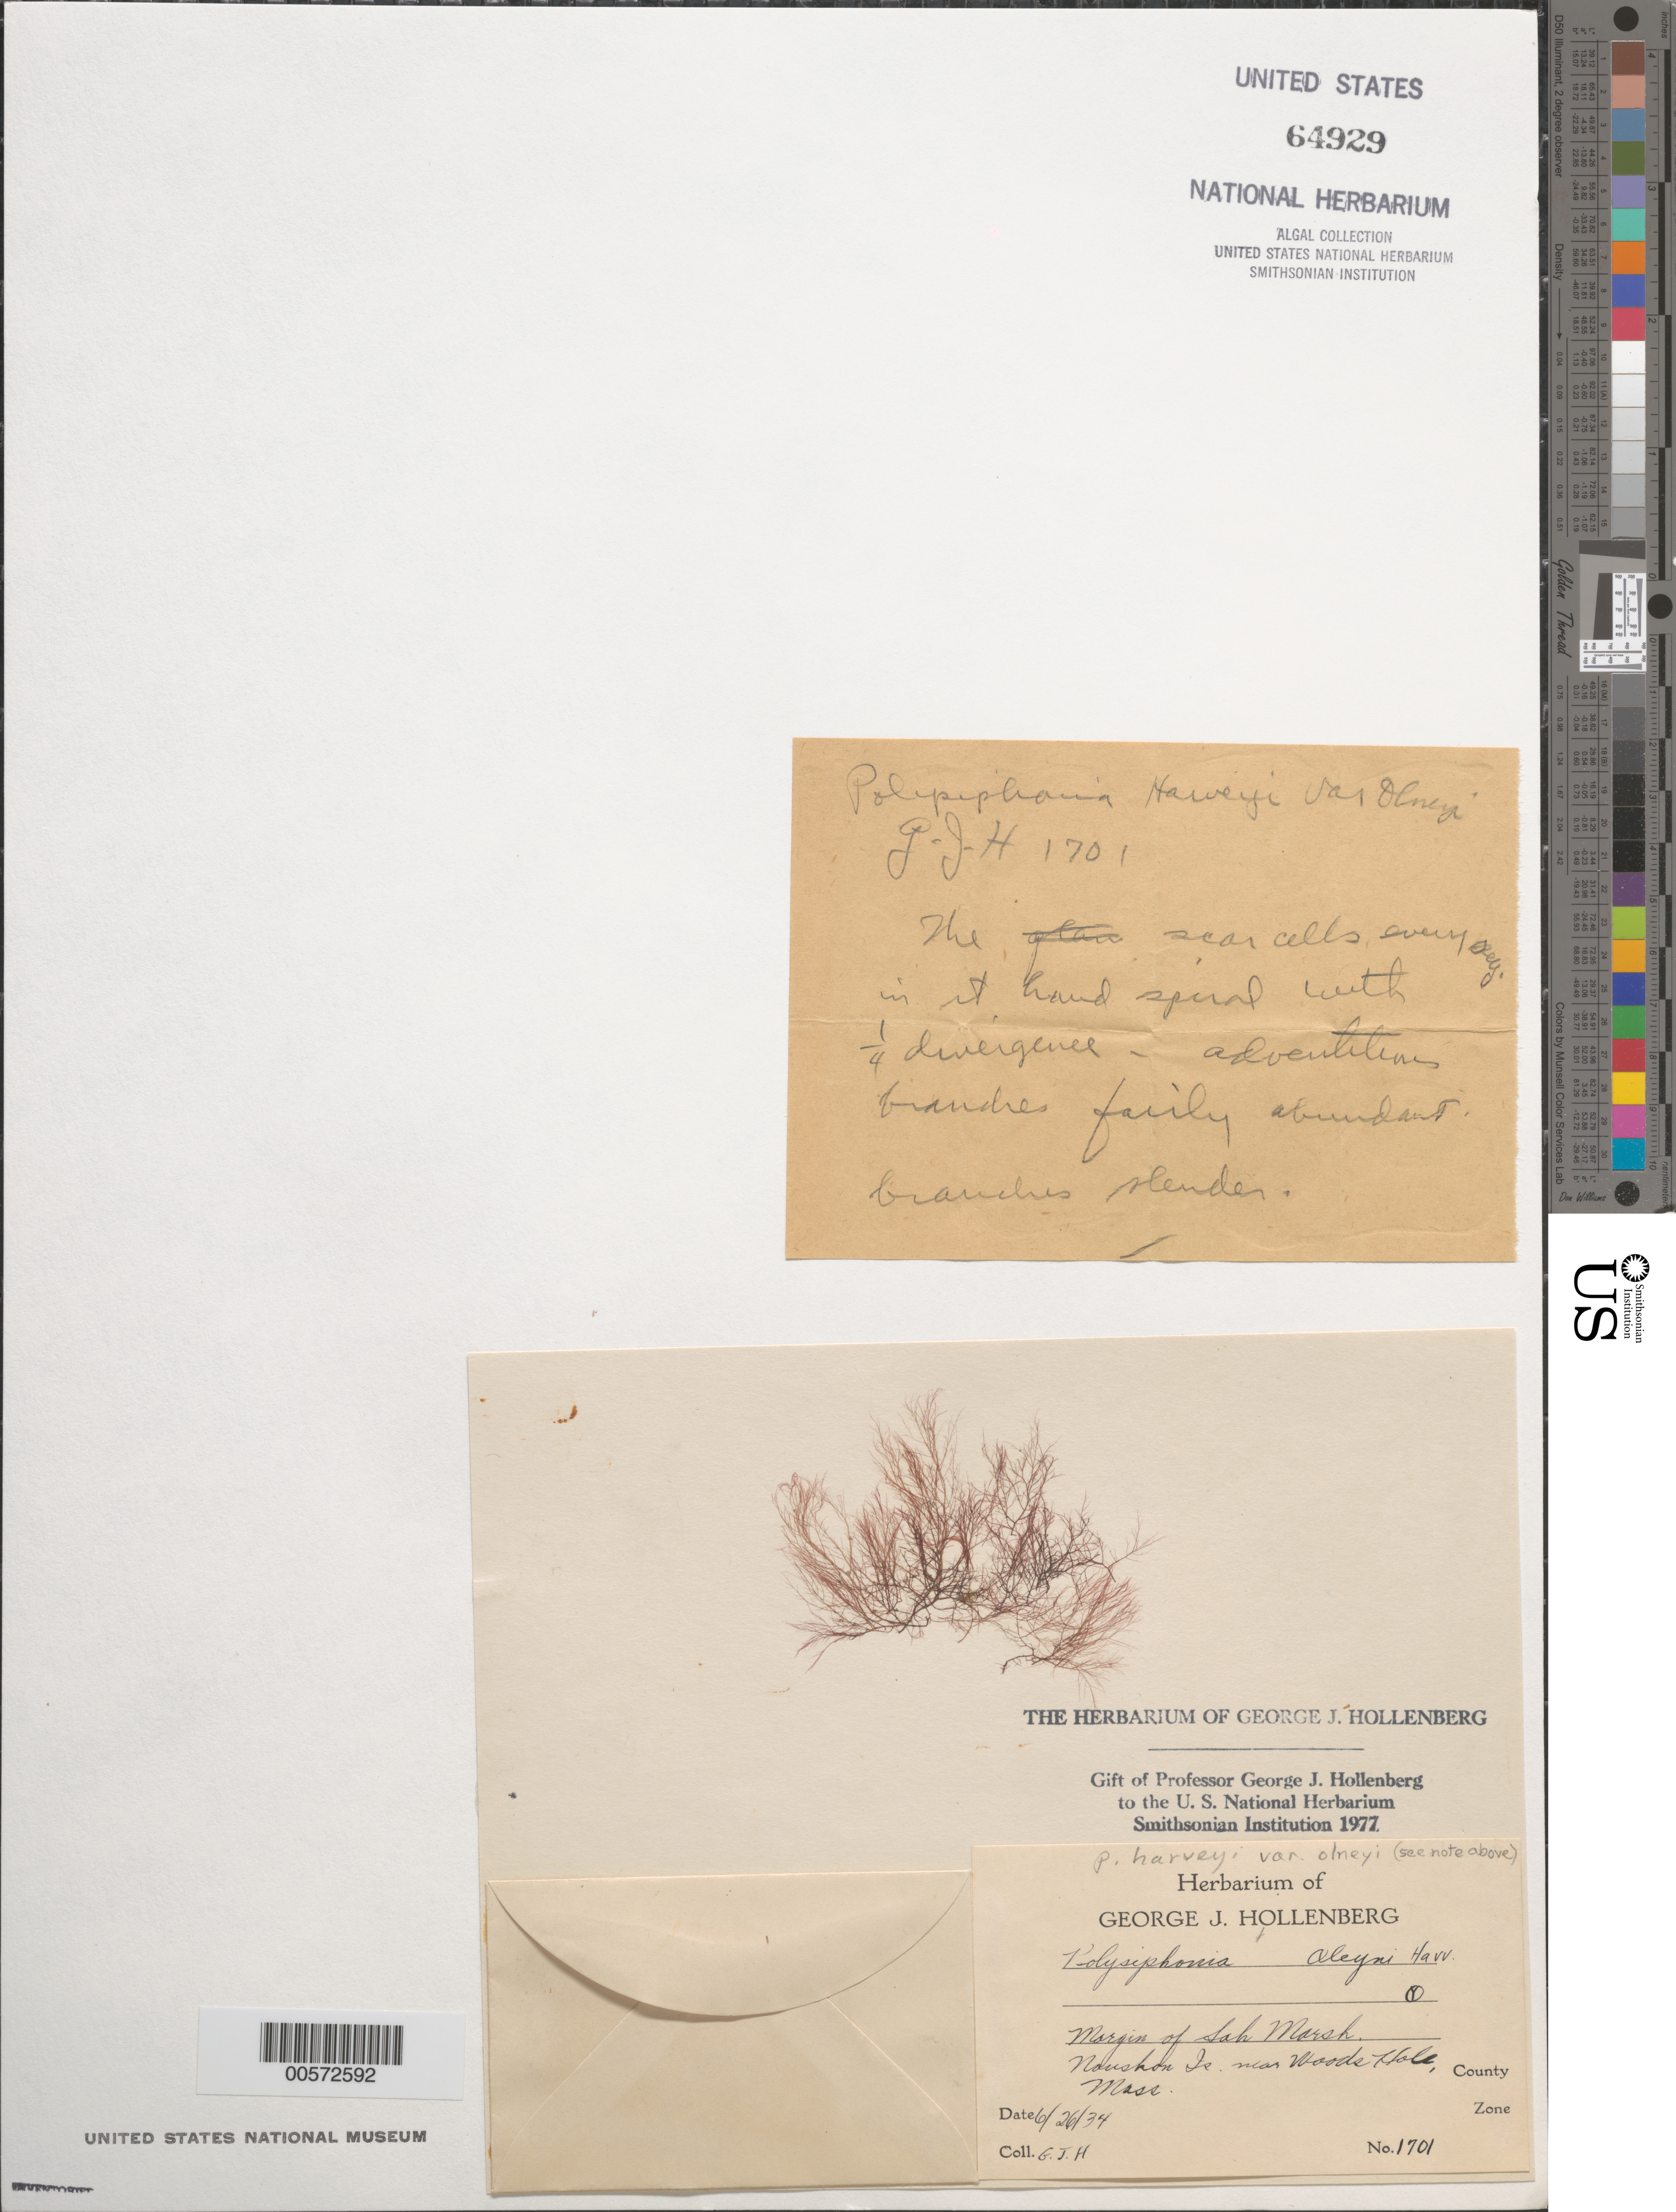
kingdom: Plantae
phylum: Rhodophyta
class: Florideophyceae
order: Ceramiales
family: Rhodomelaceae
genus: Melanothamnus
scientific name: Melanothamnus harveyi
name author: (Bailey) Diaz-Tapia & C.A. Maggs in Diaz-Tapia et al.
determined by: Algae name updating Project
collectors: G. Hollenberg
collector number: GJH 1701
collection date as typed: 26 Jun 1934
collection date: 1934-06-26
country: United States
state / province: Massachusetts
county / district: Dukes County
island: Naushon Island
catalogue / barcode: US 64929